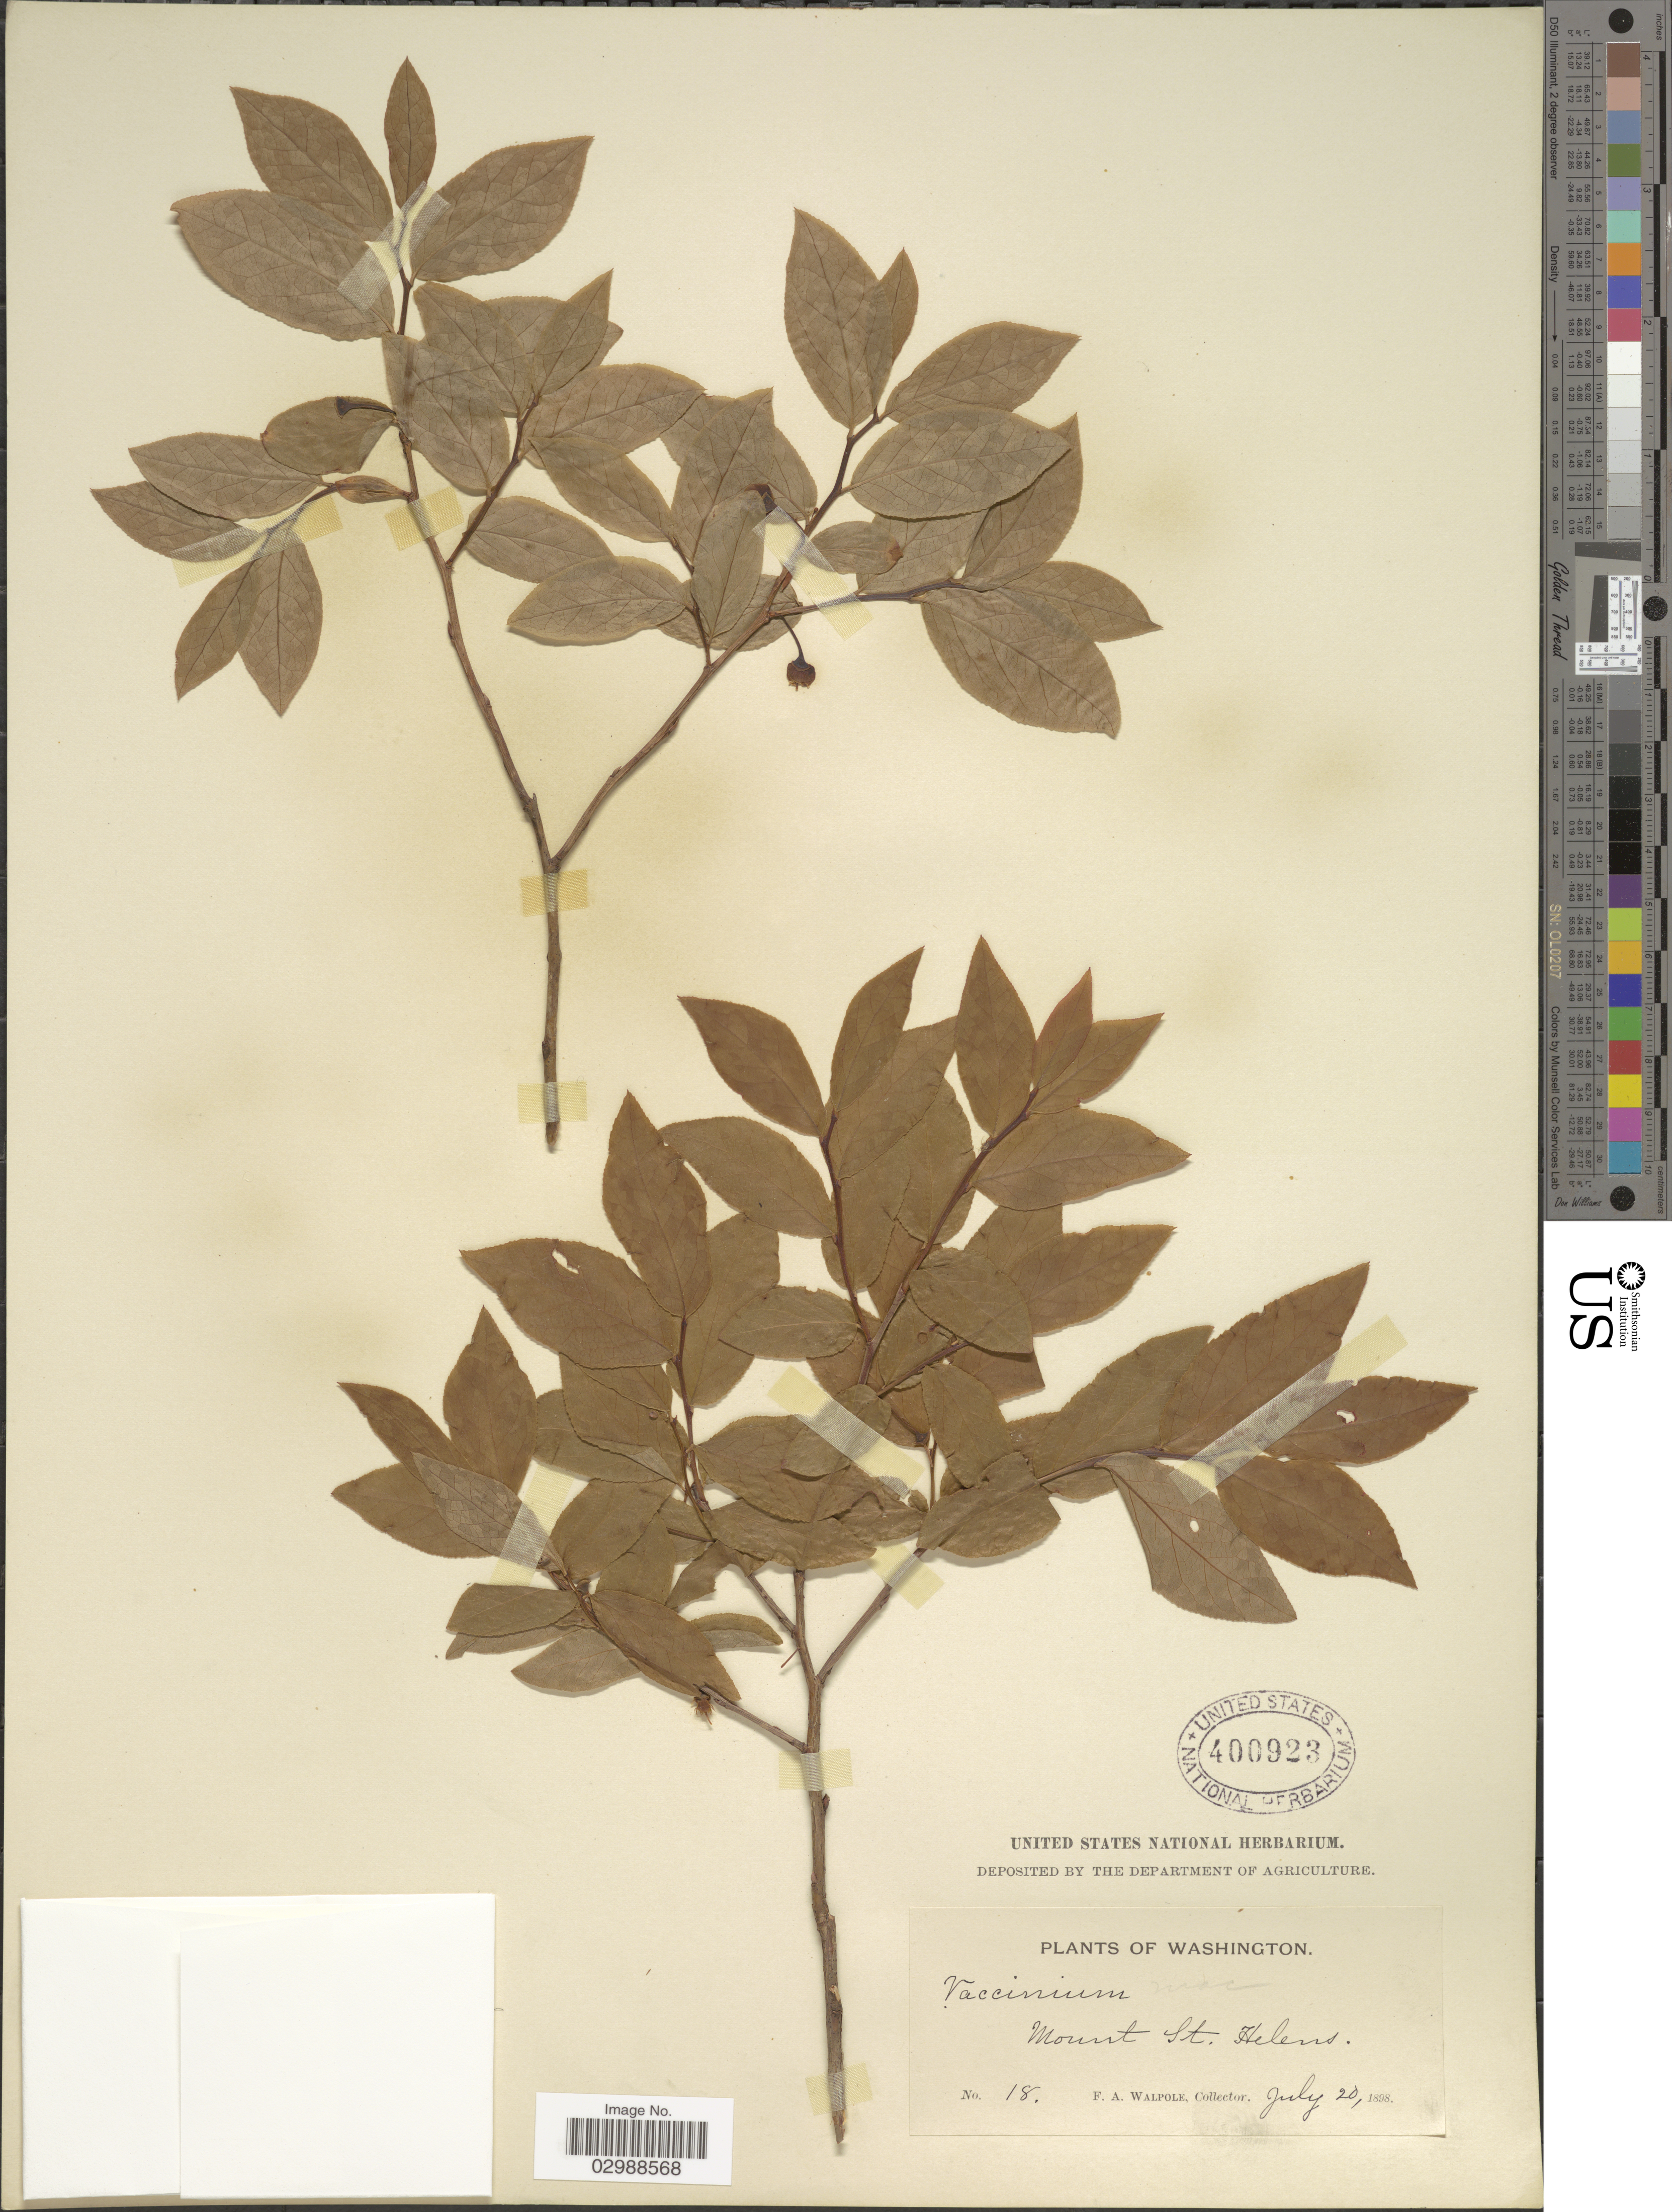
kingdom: Plantae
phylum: Tracheophyta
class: Magnoliopsida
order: Ericales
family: Ericaceae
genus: Vaccinium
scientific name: Vaccinium membranaceum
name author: Douglas ex Torr.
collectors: F. Walpole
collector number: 18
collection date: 1898-07-20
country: United States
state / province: Washington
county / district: Skamania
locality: Mount St. Helens.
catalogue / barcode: US 400923